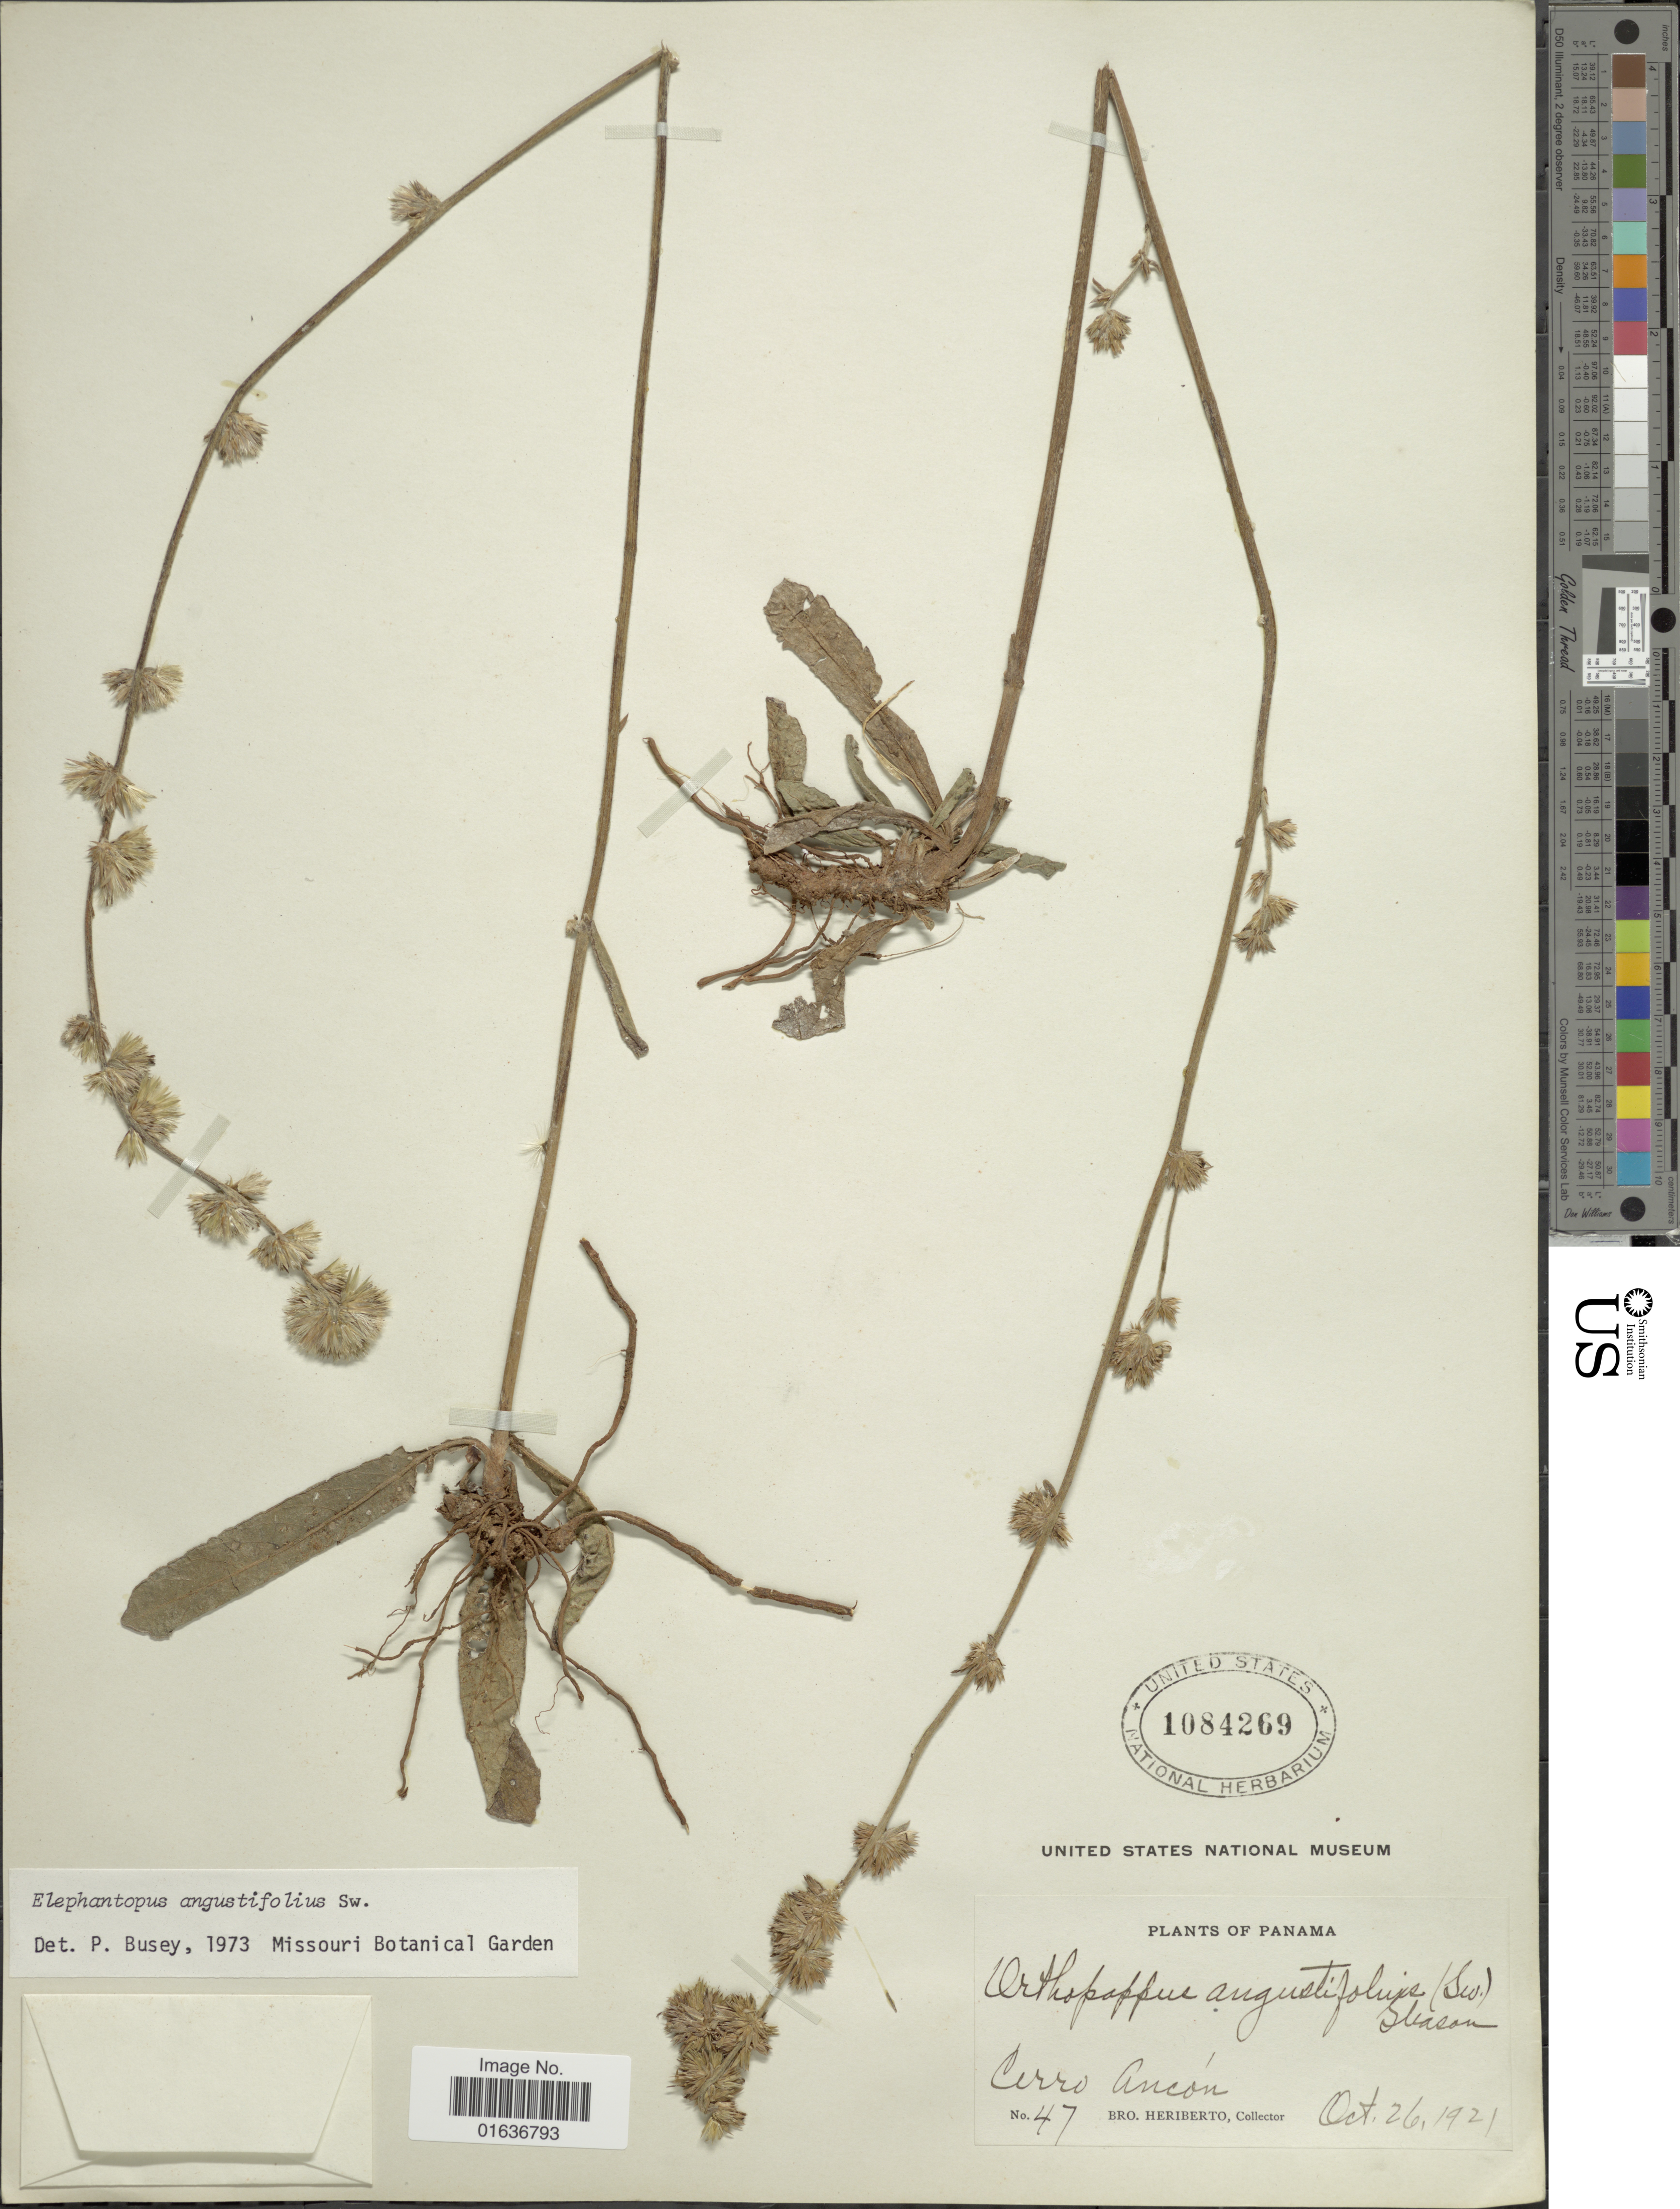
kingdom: Plantae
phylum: Tracheophyta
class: Magnoliopsida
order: Asterales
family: Asteraceae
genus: Elephantopus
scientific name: Elephantopus angustifolius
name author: Sw.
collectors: B. Heriberto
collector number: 47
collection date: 1921-10-26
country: Panama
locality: Cerro Ancon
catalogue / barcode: US 1084269